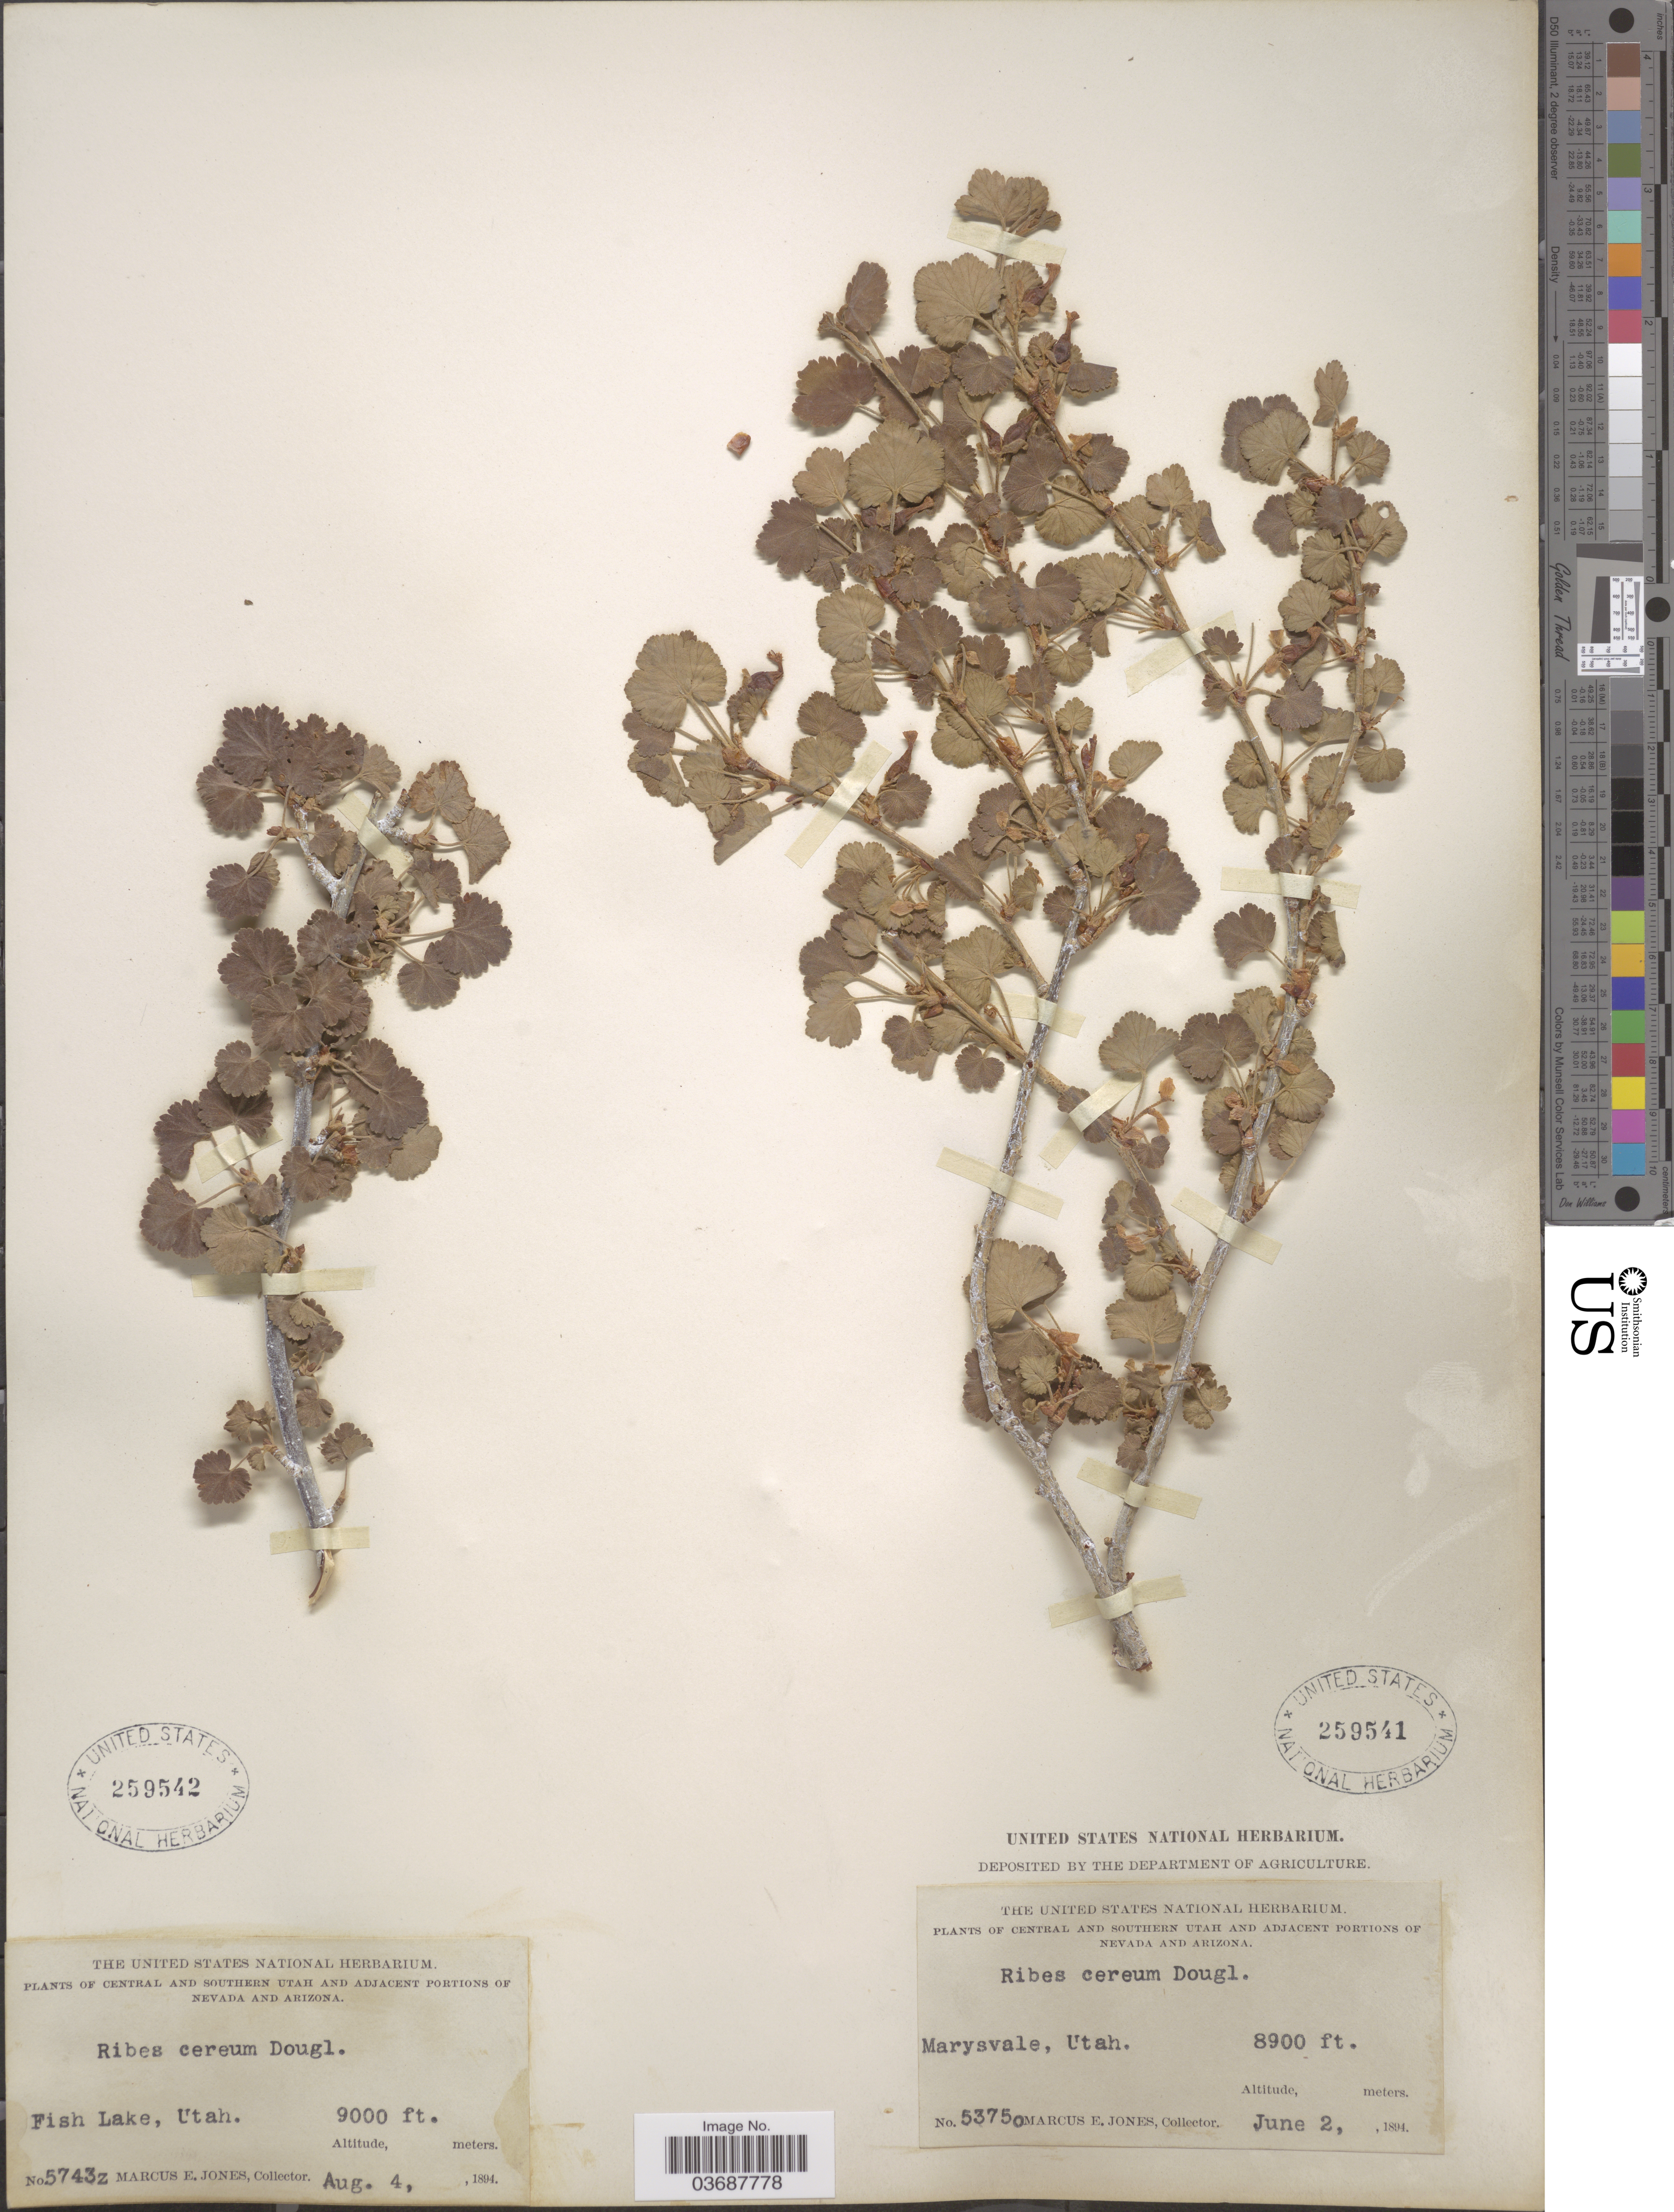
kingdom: Plantae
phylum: Tracheophyta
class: Magnoliopsida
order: Saxifragales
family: Grossulariaceae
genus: Ribes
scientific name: Ribes inebrians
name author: Lindl.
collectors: M. E. Jones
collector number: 5375o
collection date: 1894-06-02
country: United States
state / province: Utah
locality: Central and Southern Utah. Marysvale.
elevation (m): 2713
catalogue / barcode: US 259541-2